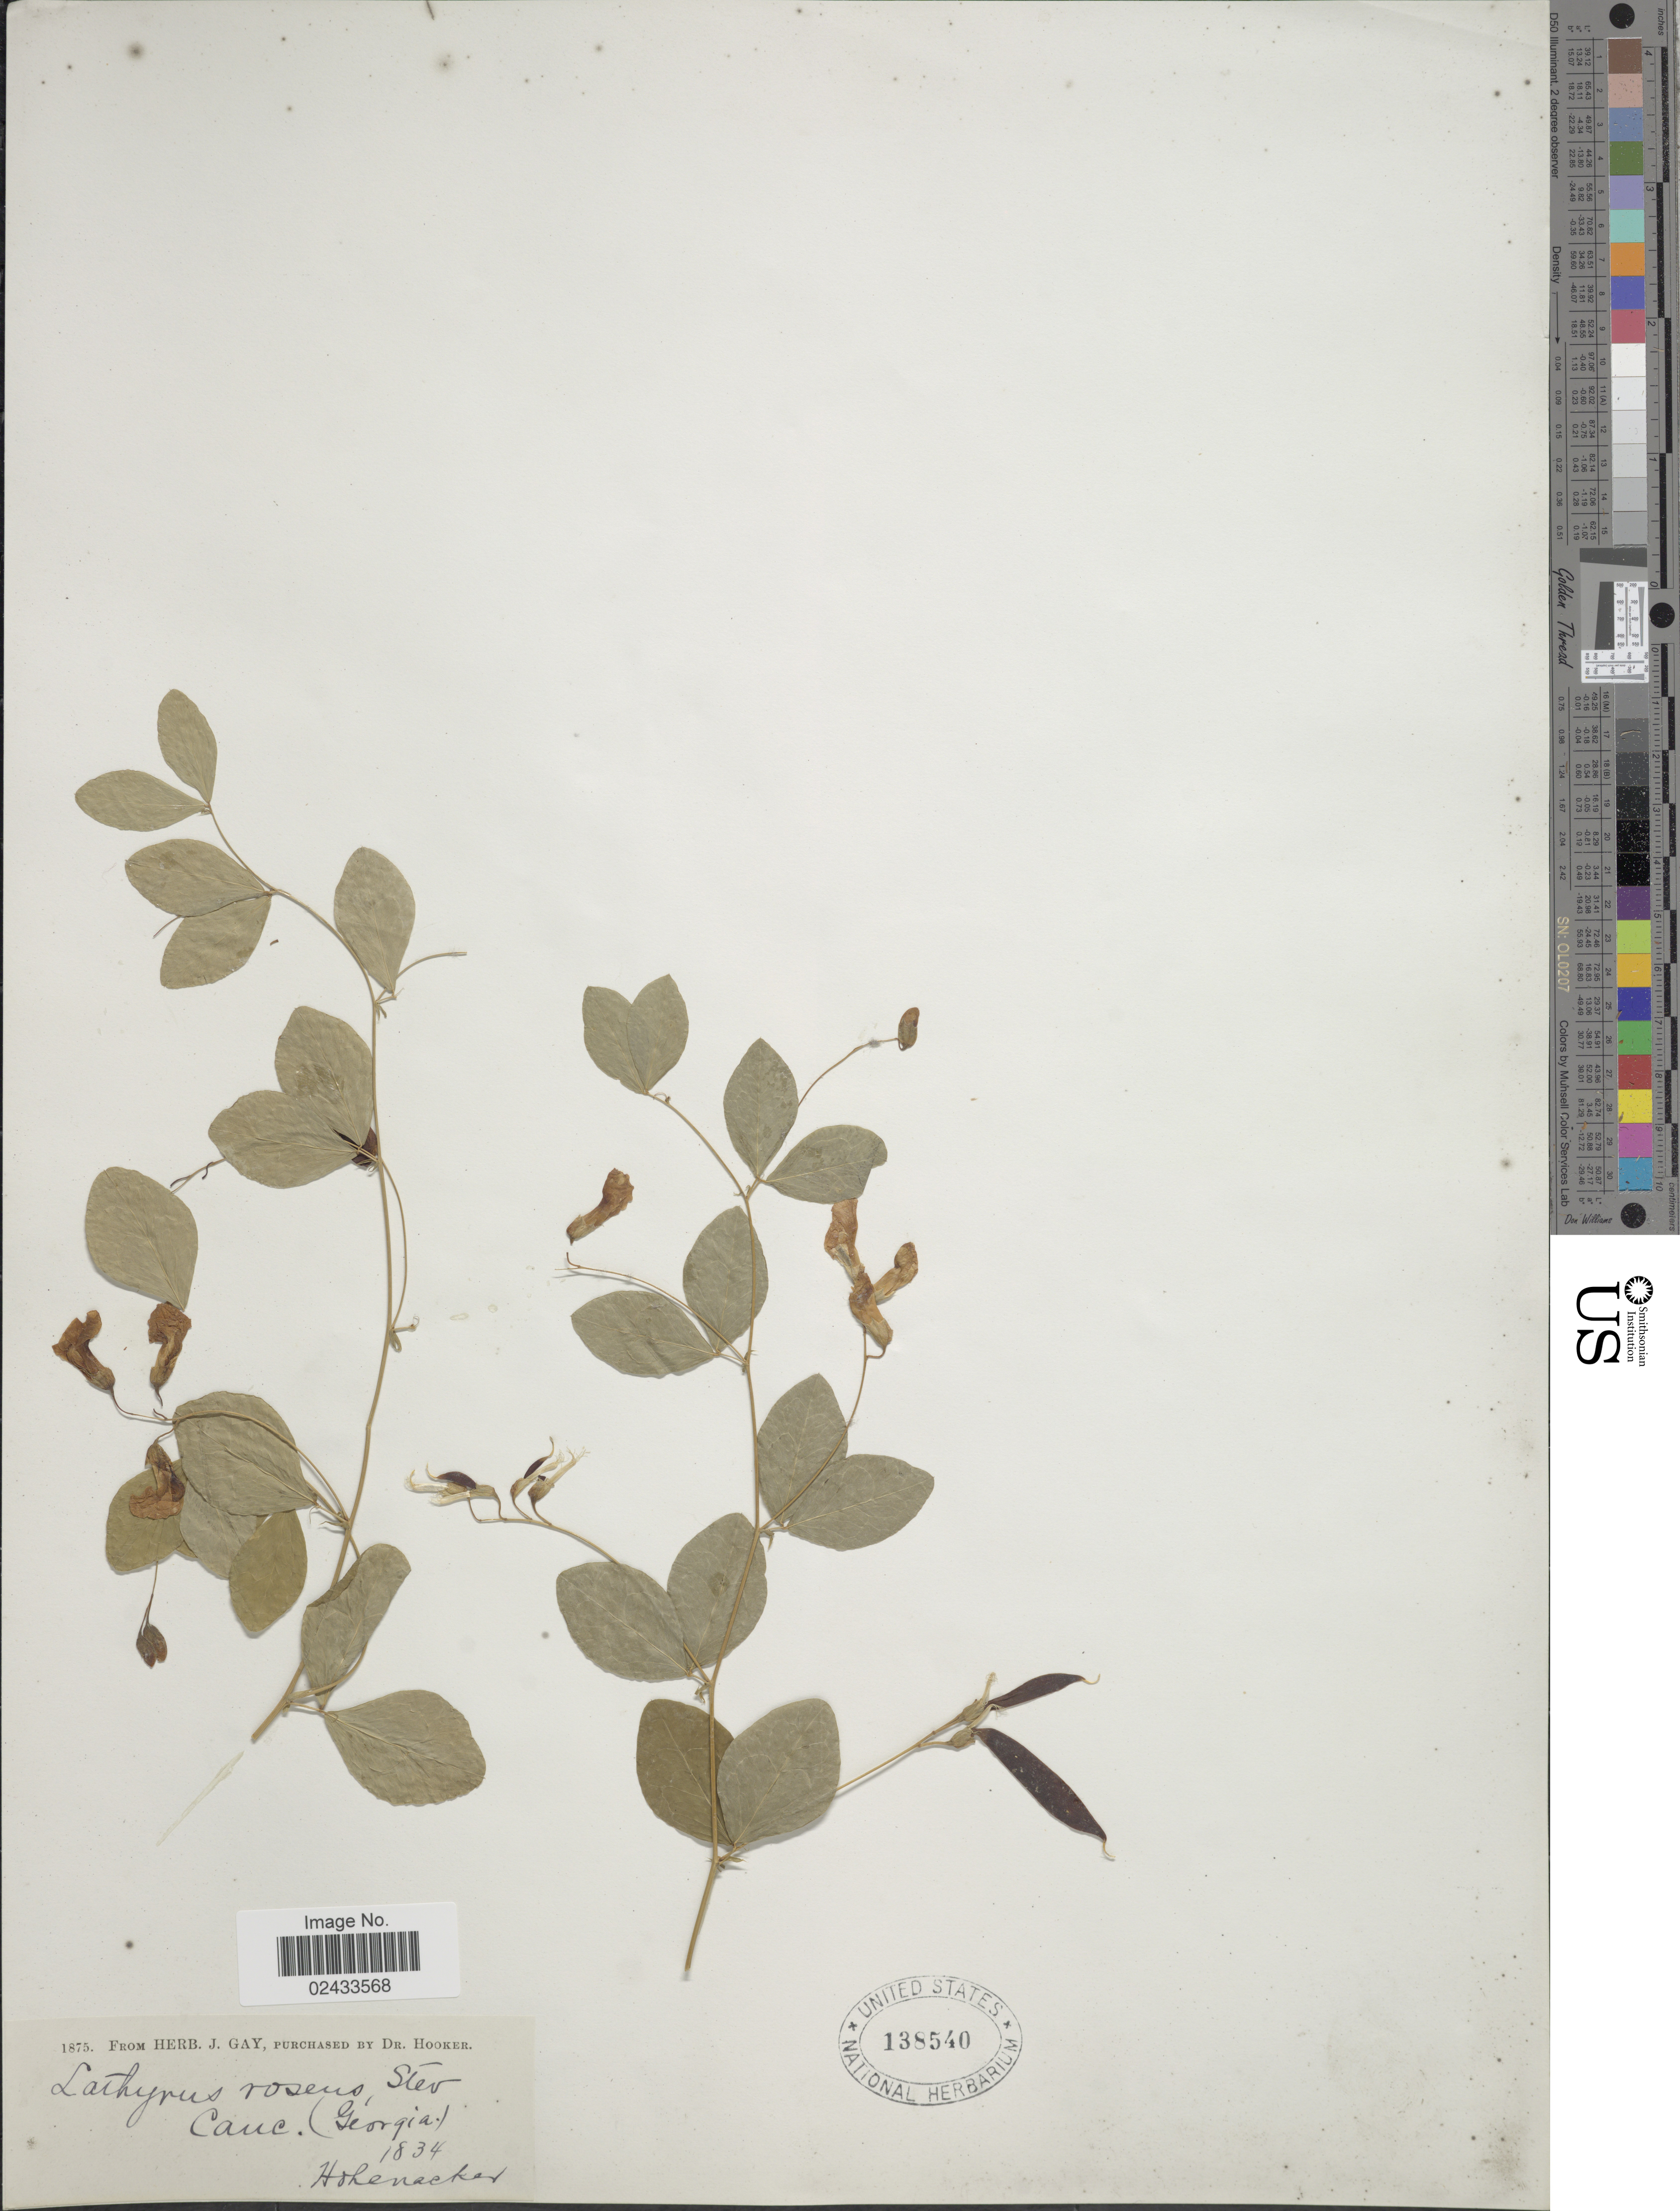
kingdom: Plantae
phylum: Tracheophyta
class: Magnoliopsida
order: Fabales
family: Fabaceae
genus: Lathyrus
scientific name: Lathyrus roseus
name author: Steven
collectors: Hohenacker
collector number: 1875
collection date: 1834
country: Georgia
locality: Cauc. (Georgia).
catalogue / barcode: US 138540